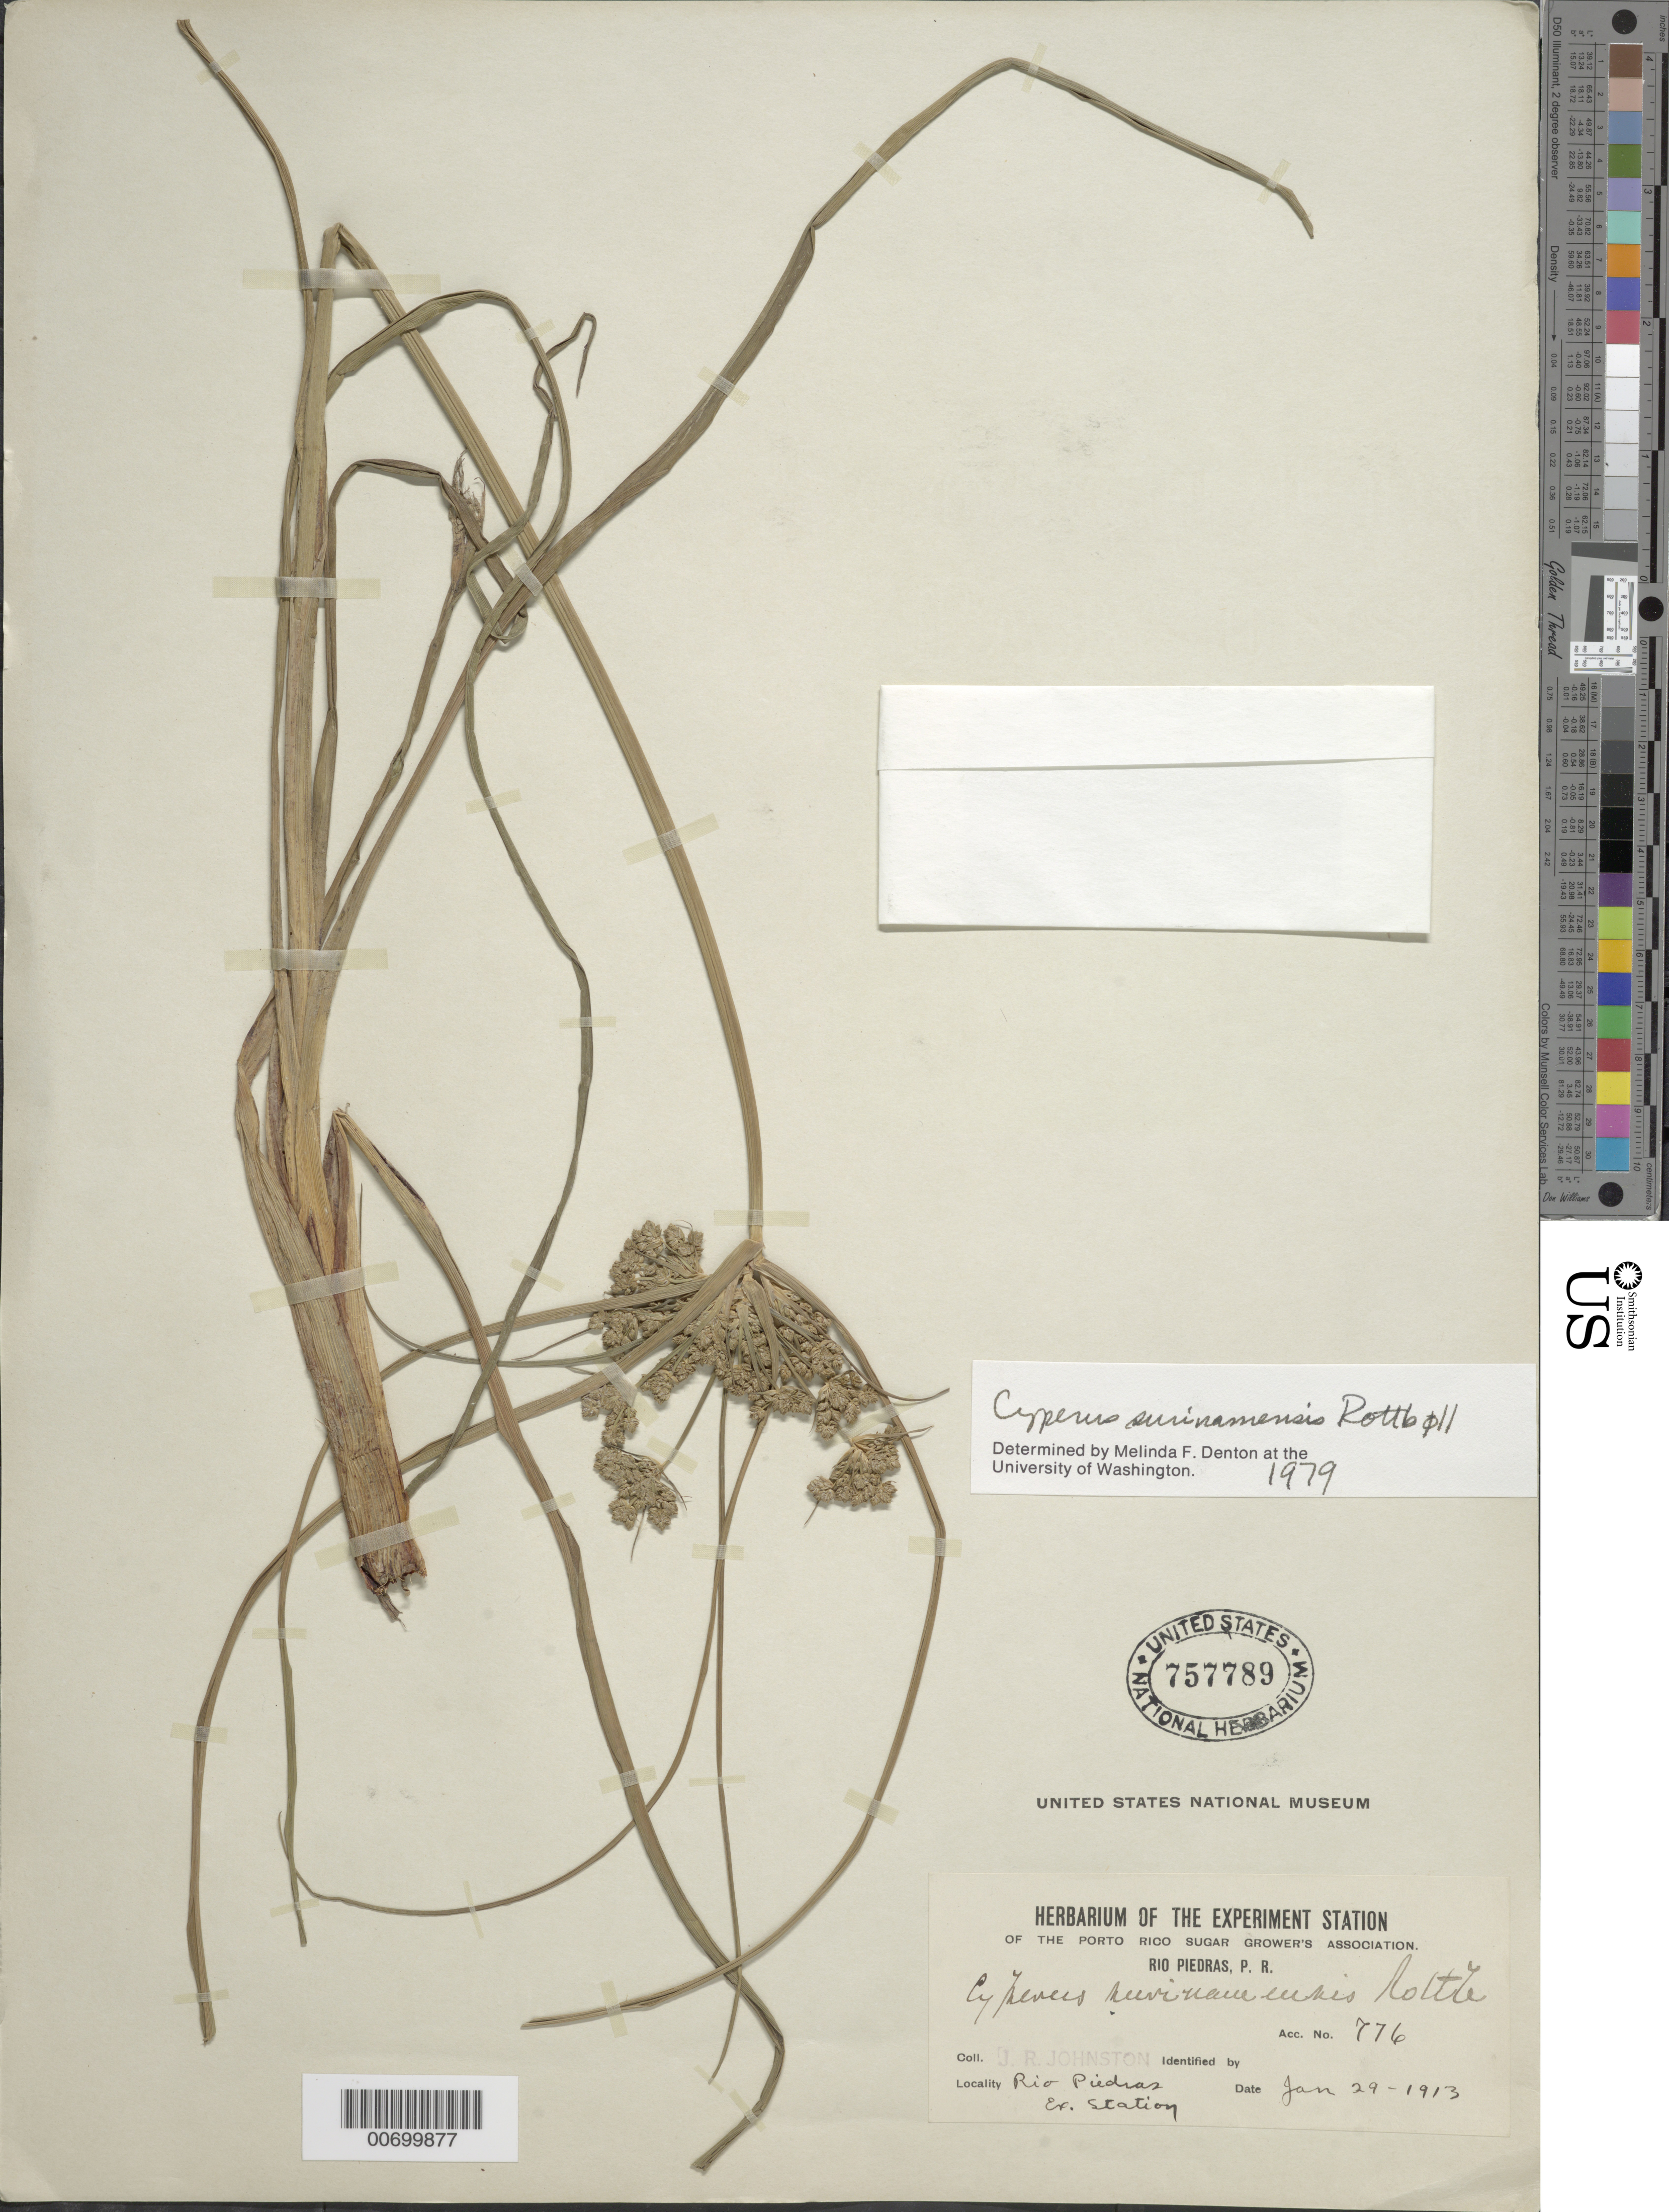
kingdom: Plantae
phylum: Tracheophyta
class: Liliopsida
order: Poales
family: Cyperaceae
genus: Cyperus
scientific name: Cyperus surinamensis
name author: Rottb.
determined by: Denton, M. F.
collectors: J. Johnston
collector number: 776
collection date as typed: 29 Jan 1913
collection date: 1913-01-29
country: Puerto Rico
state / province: San Juan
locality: Rio Piedras Ex. Station.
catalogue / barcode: US 757789